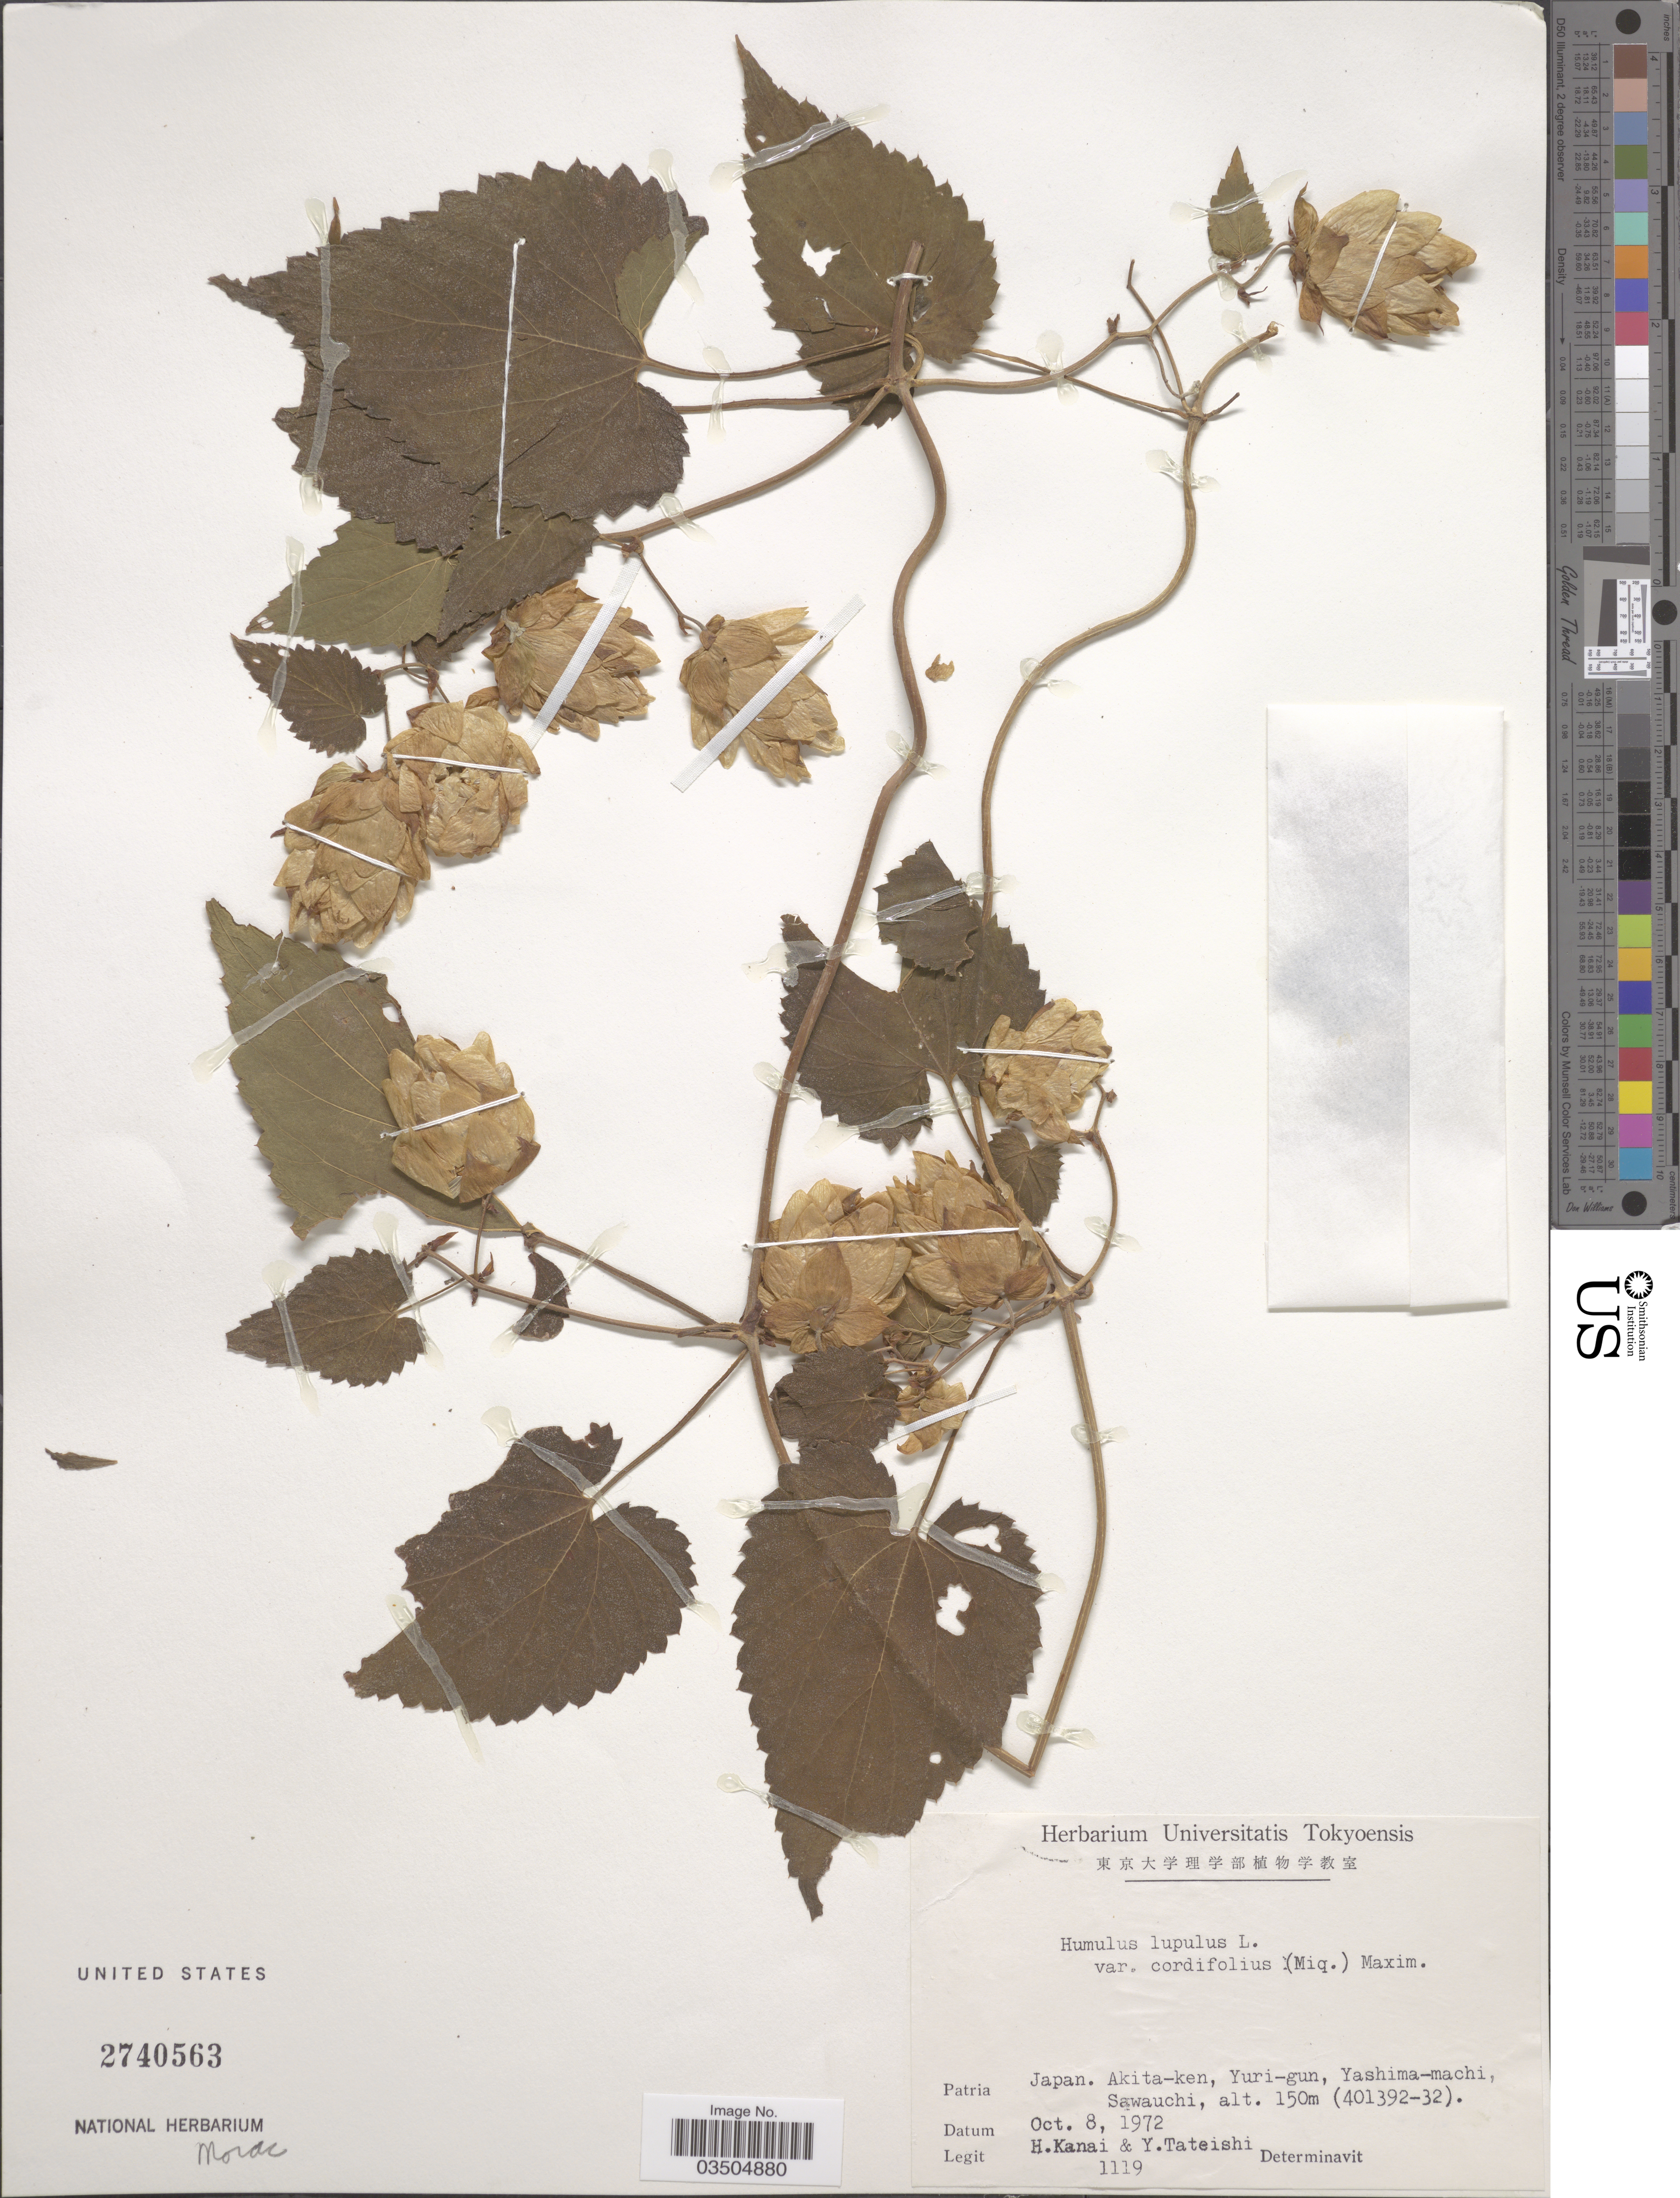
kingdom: Plantae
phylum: Tracheophyta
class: Magnoliopsida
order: Rosales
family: Cannabaceae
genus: Humulus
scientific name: Humulus lupulus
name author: L.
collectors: H. Kanai & Y. Tateishi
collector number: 1119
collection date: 1972-10-08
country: Japan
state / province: Akita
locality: Akita-ken, Yuri-gun, Yashima-machi, Sawauchi. (401392-32)?.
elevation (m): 150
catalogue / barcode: US 2740563